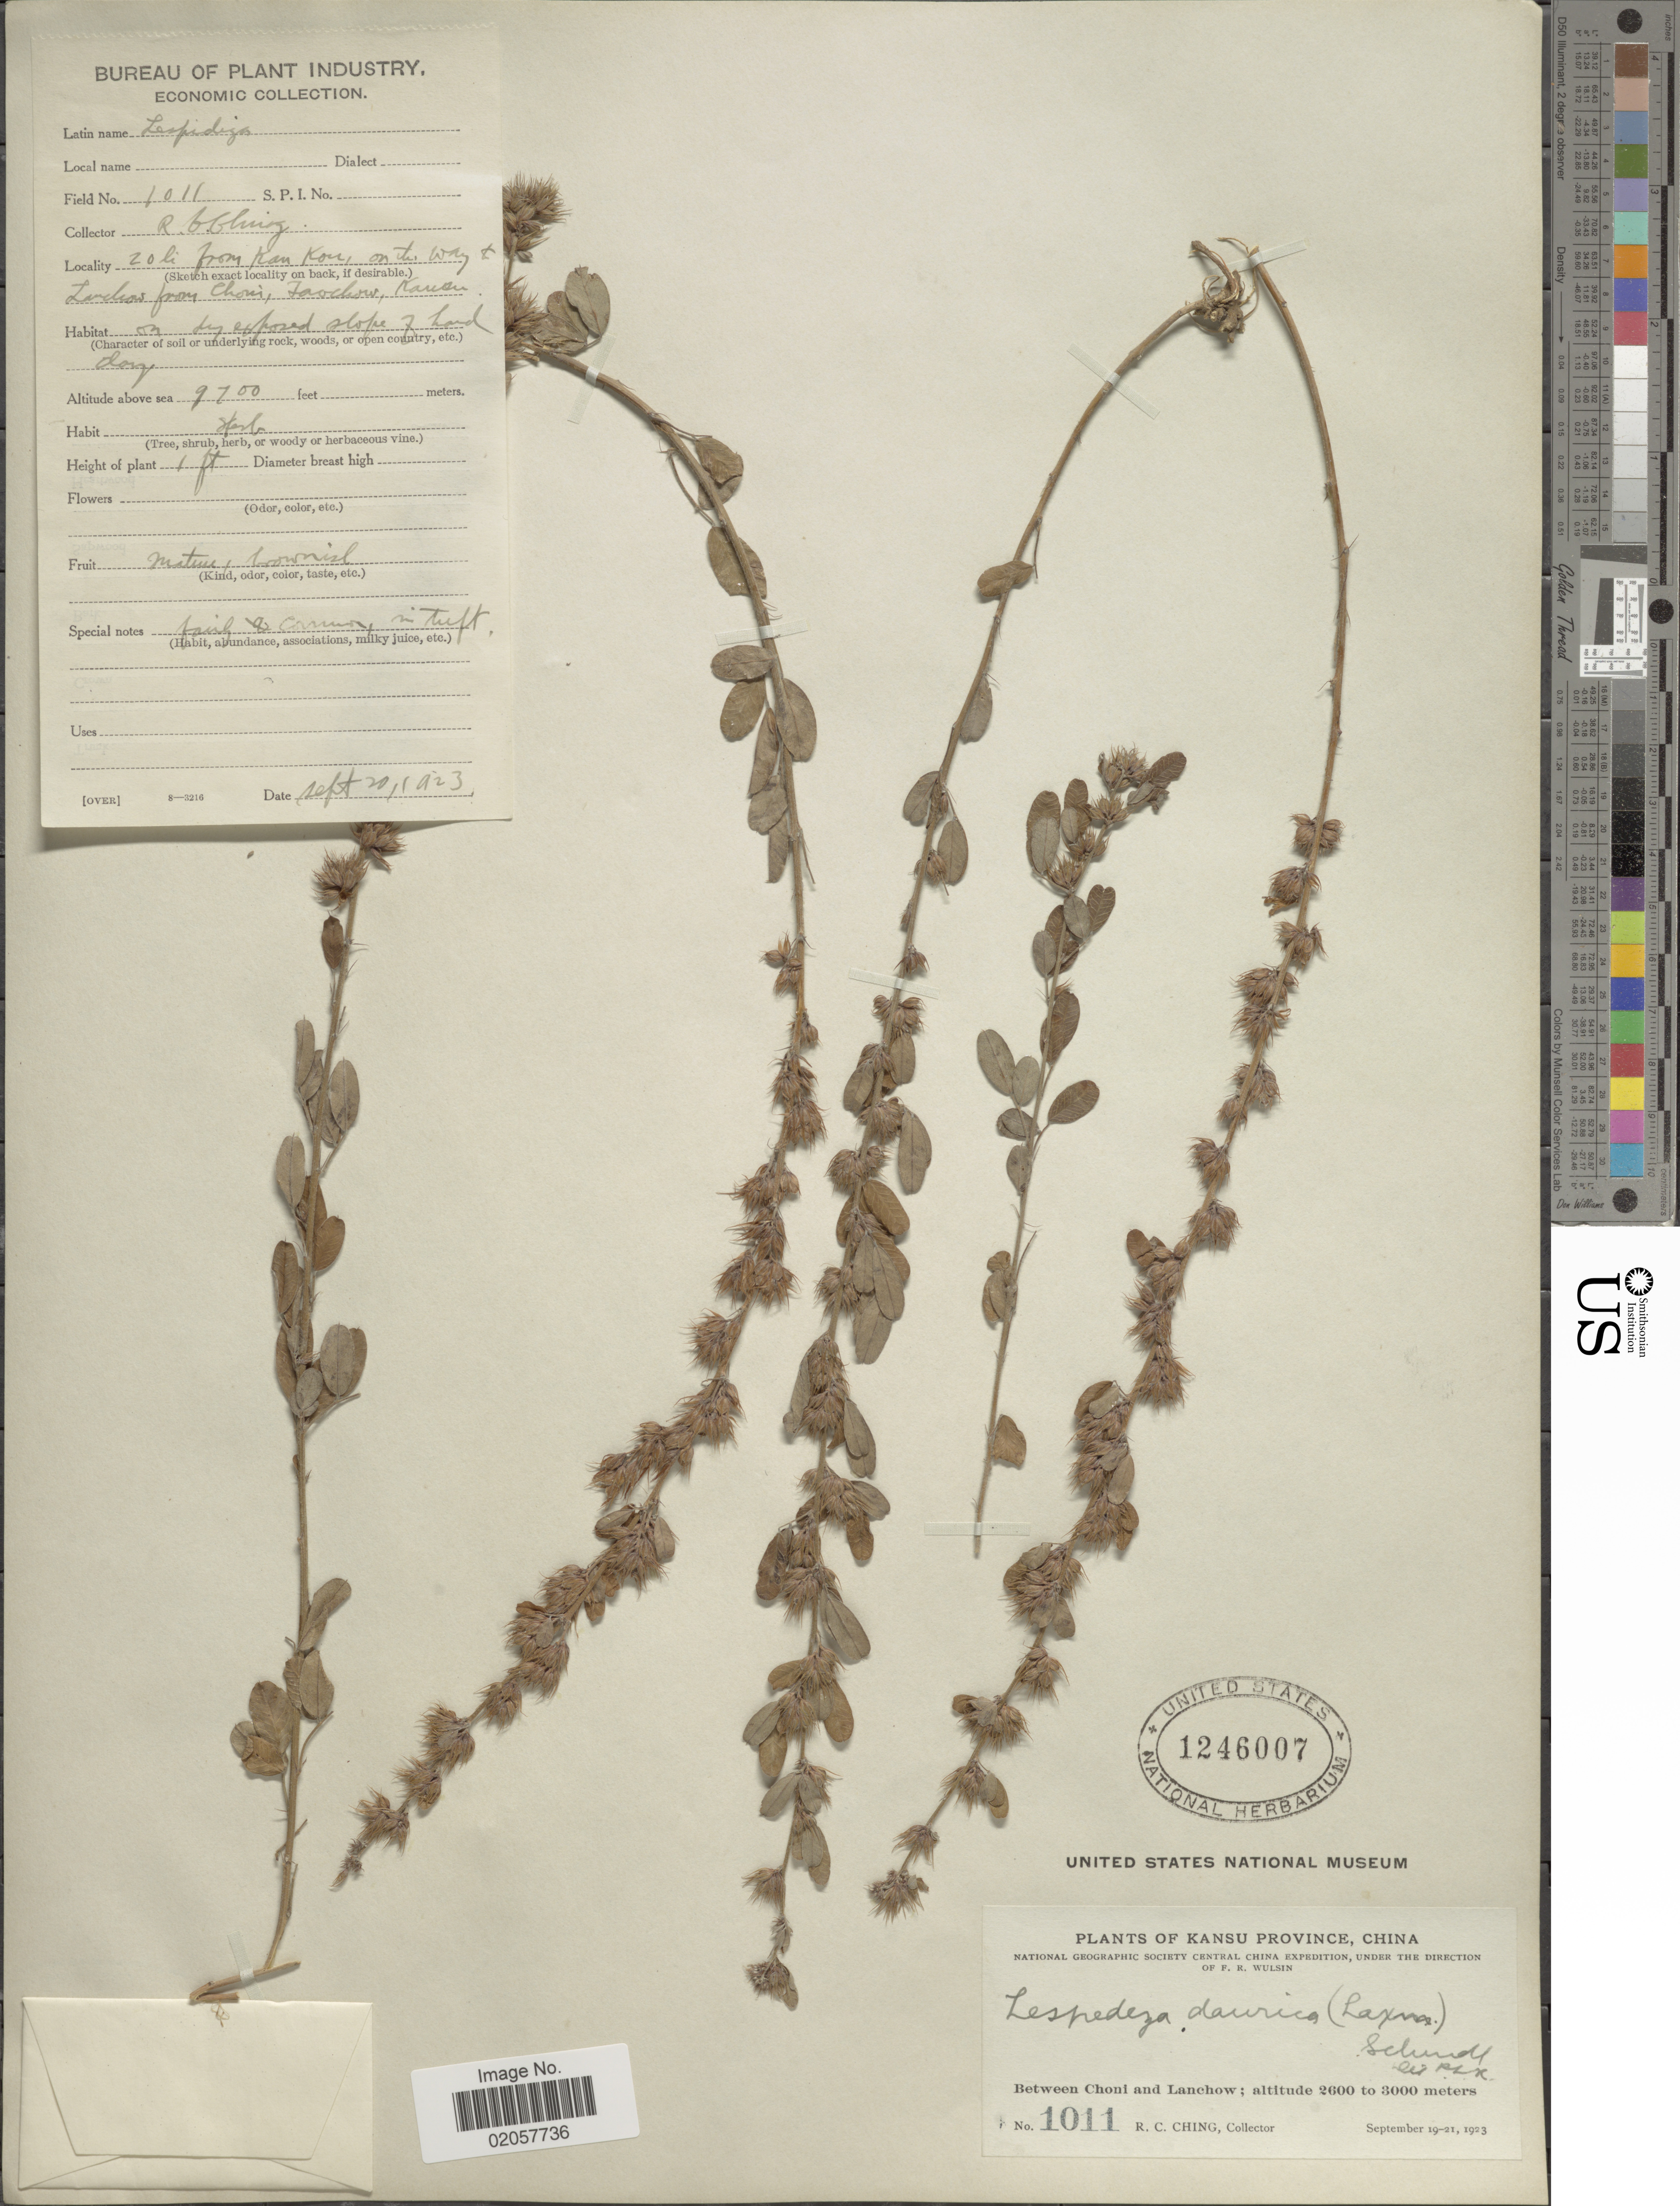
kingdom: Plantae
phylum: Tracheophyta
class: Magnoliopsida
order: Fabales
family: Fabaceae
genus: Lespedeza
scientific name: Lespedeza davurica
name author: (Laxm.) Schindl.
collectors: R. C. Ching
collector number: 1011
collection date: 1923-09-20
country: China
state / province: Gansu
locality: Between Choni and Lanchow, 20 li. from Kan Kou, on the way to Lanchow from Choni, on dry exposed slope. Kansu province.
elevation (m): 2957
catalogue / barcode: US 1246007